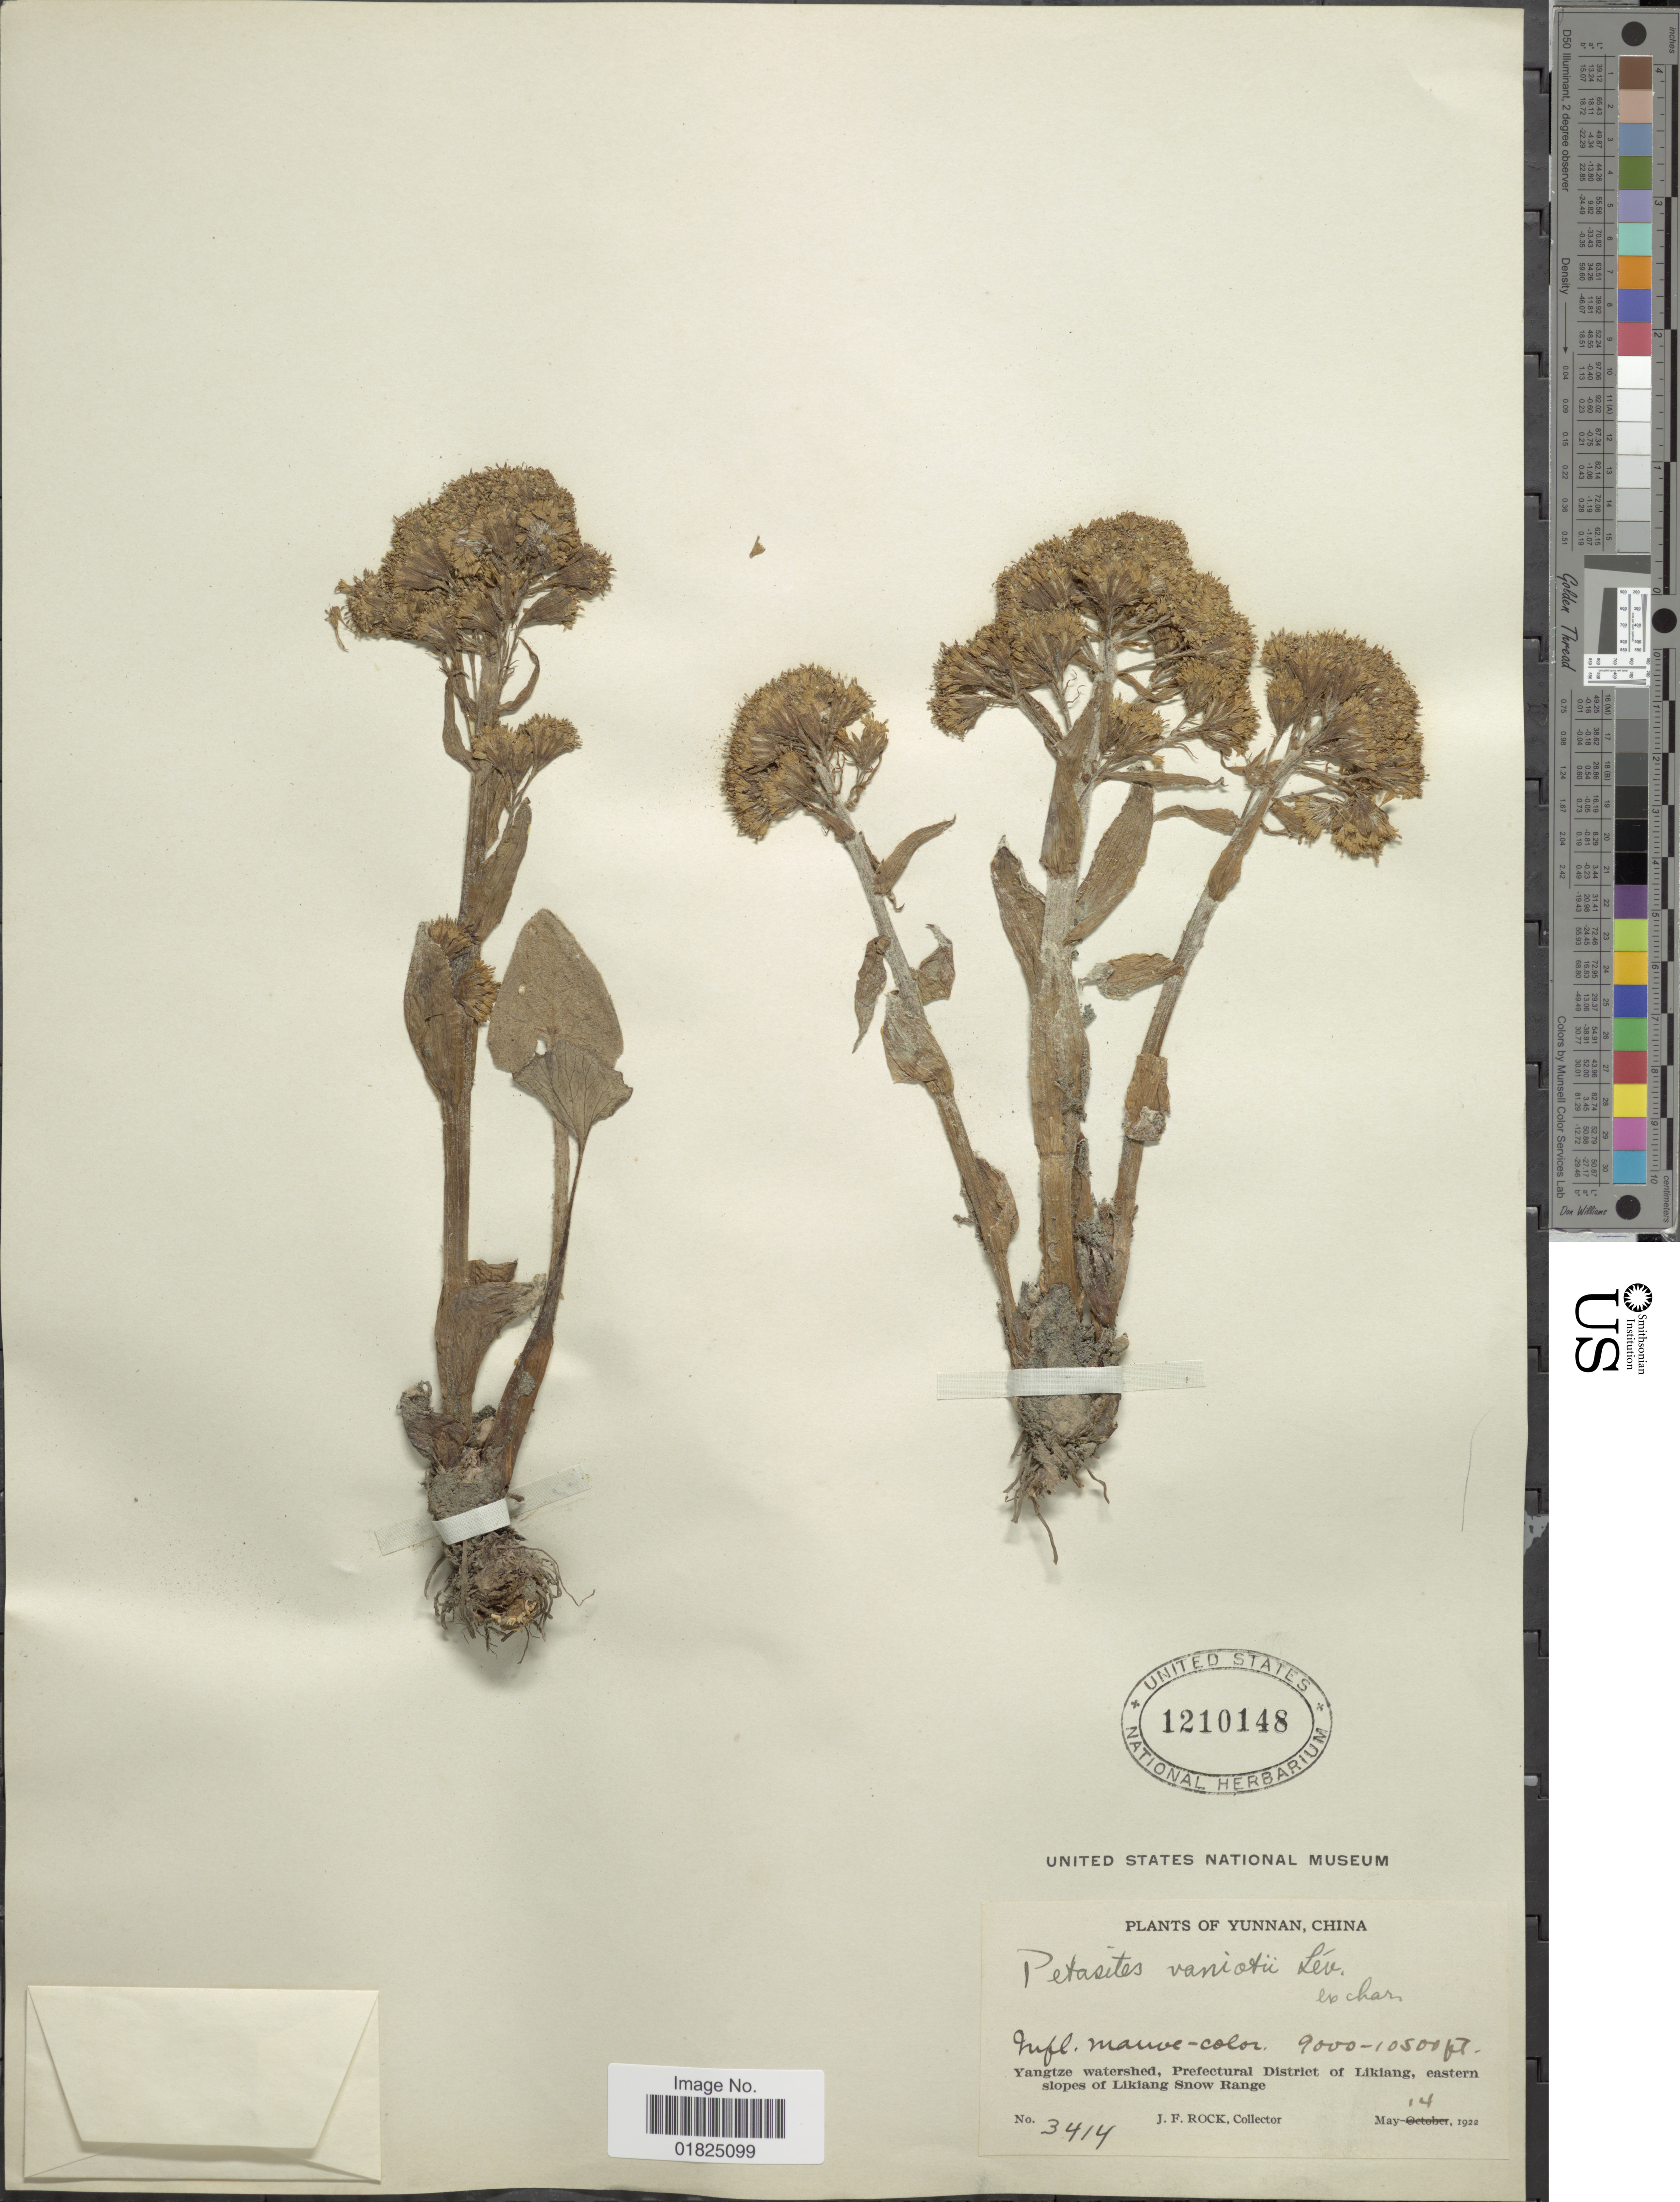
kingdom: Plantae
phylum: Tracheophyta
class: Magnoliopsida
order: Asterales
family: Asteraceae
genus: Petasites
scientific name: Petasites tricholobus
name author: Franch.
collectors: J. Rock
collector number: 3414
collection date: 1922-05-14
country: China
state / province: Yunnan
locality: Yangtze watershed, Prefectural District of Likiang, eastern slopes of Likiang Snow range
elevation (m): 2743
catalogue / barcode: US 1210148